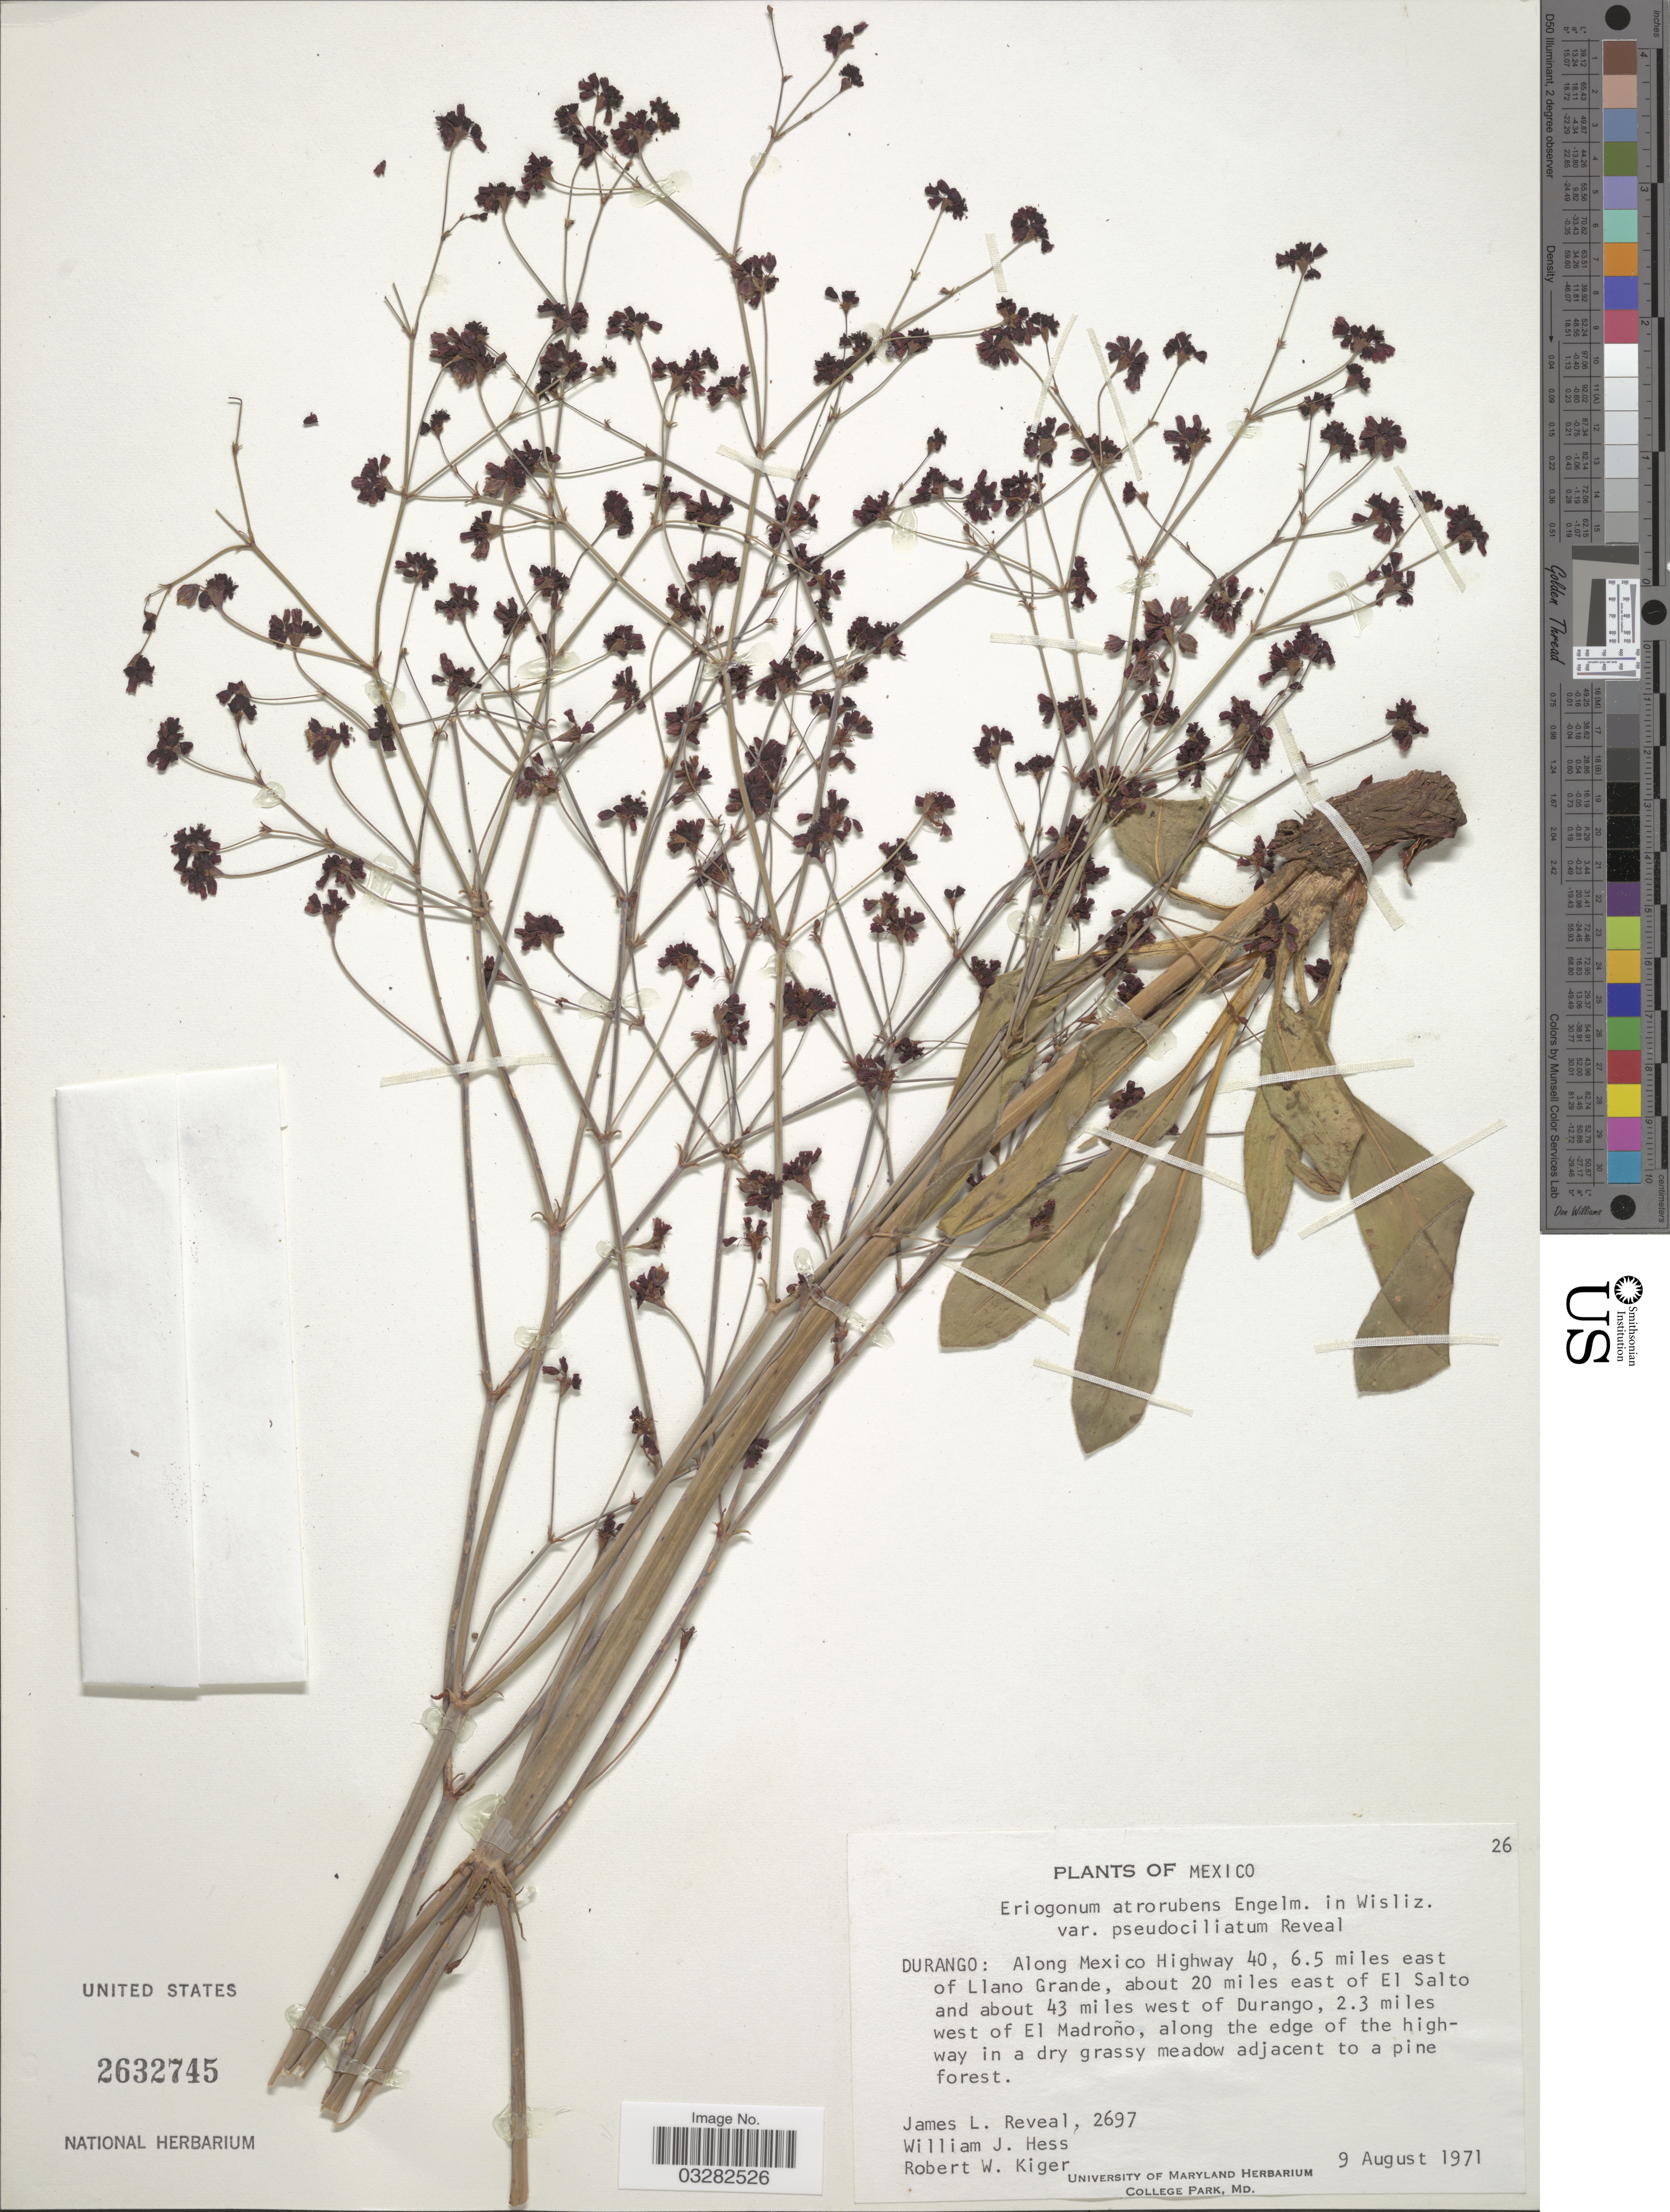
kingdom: Plantae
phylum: Tracheophyta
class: Magnoliopsida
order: Caryophyllales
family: Polygonaceae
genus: Eriogonum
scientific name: Eriogonum atrorubens var. pseudociliatum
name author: Reveal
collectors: J. L. Reveal, W. Hess & R. Kiger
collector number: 2697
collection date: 1971-08-09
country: Mexico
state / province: Durango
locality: Along Mexico Highway 40, 6.5 miles east of Llano Grande, about 20 miles east of El Salto and about 43 miles west of Durango, 2.3 miles west of El Madroño.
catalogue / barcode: US 2632745